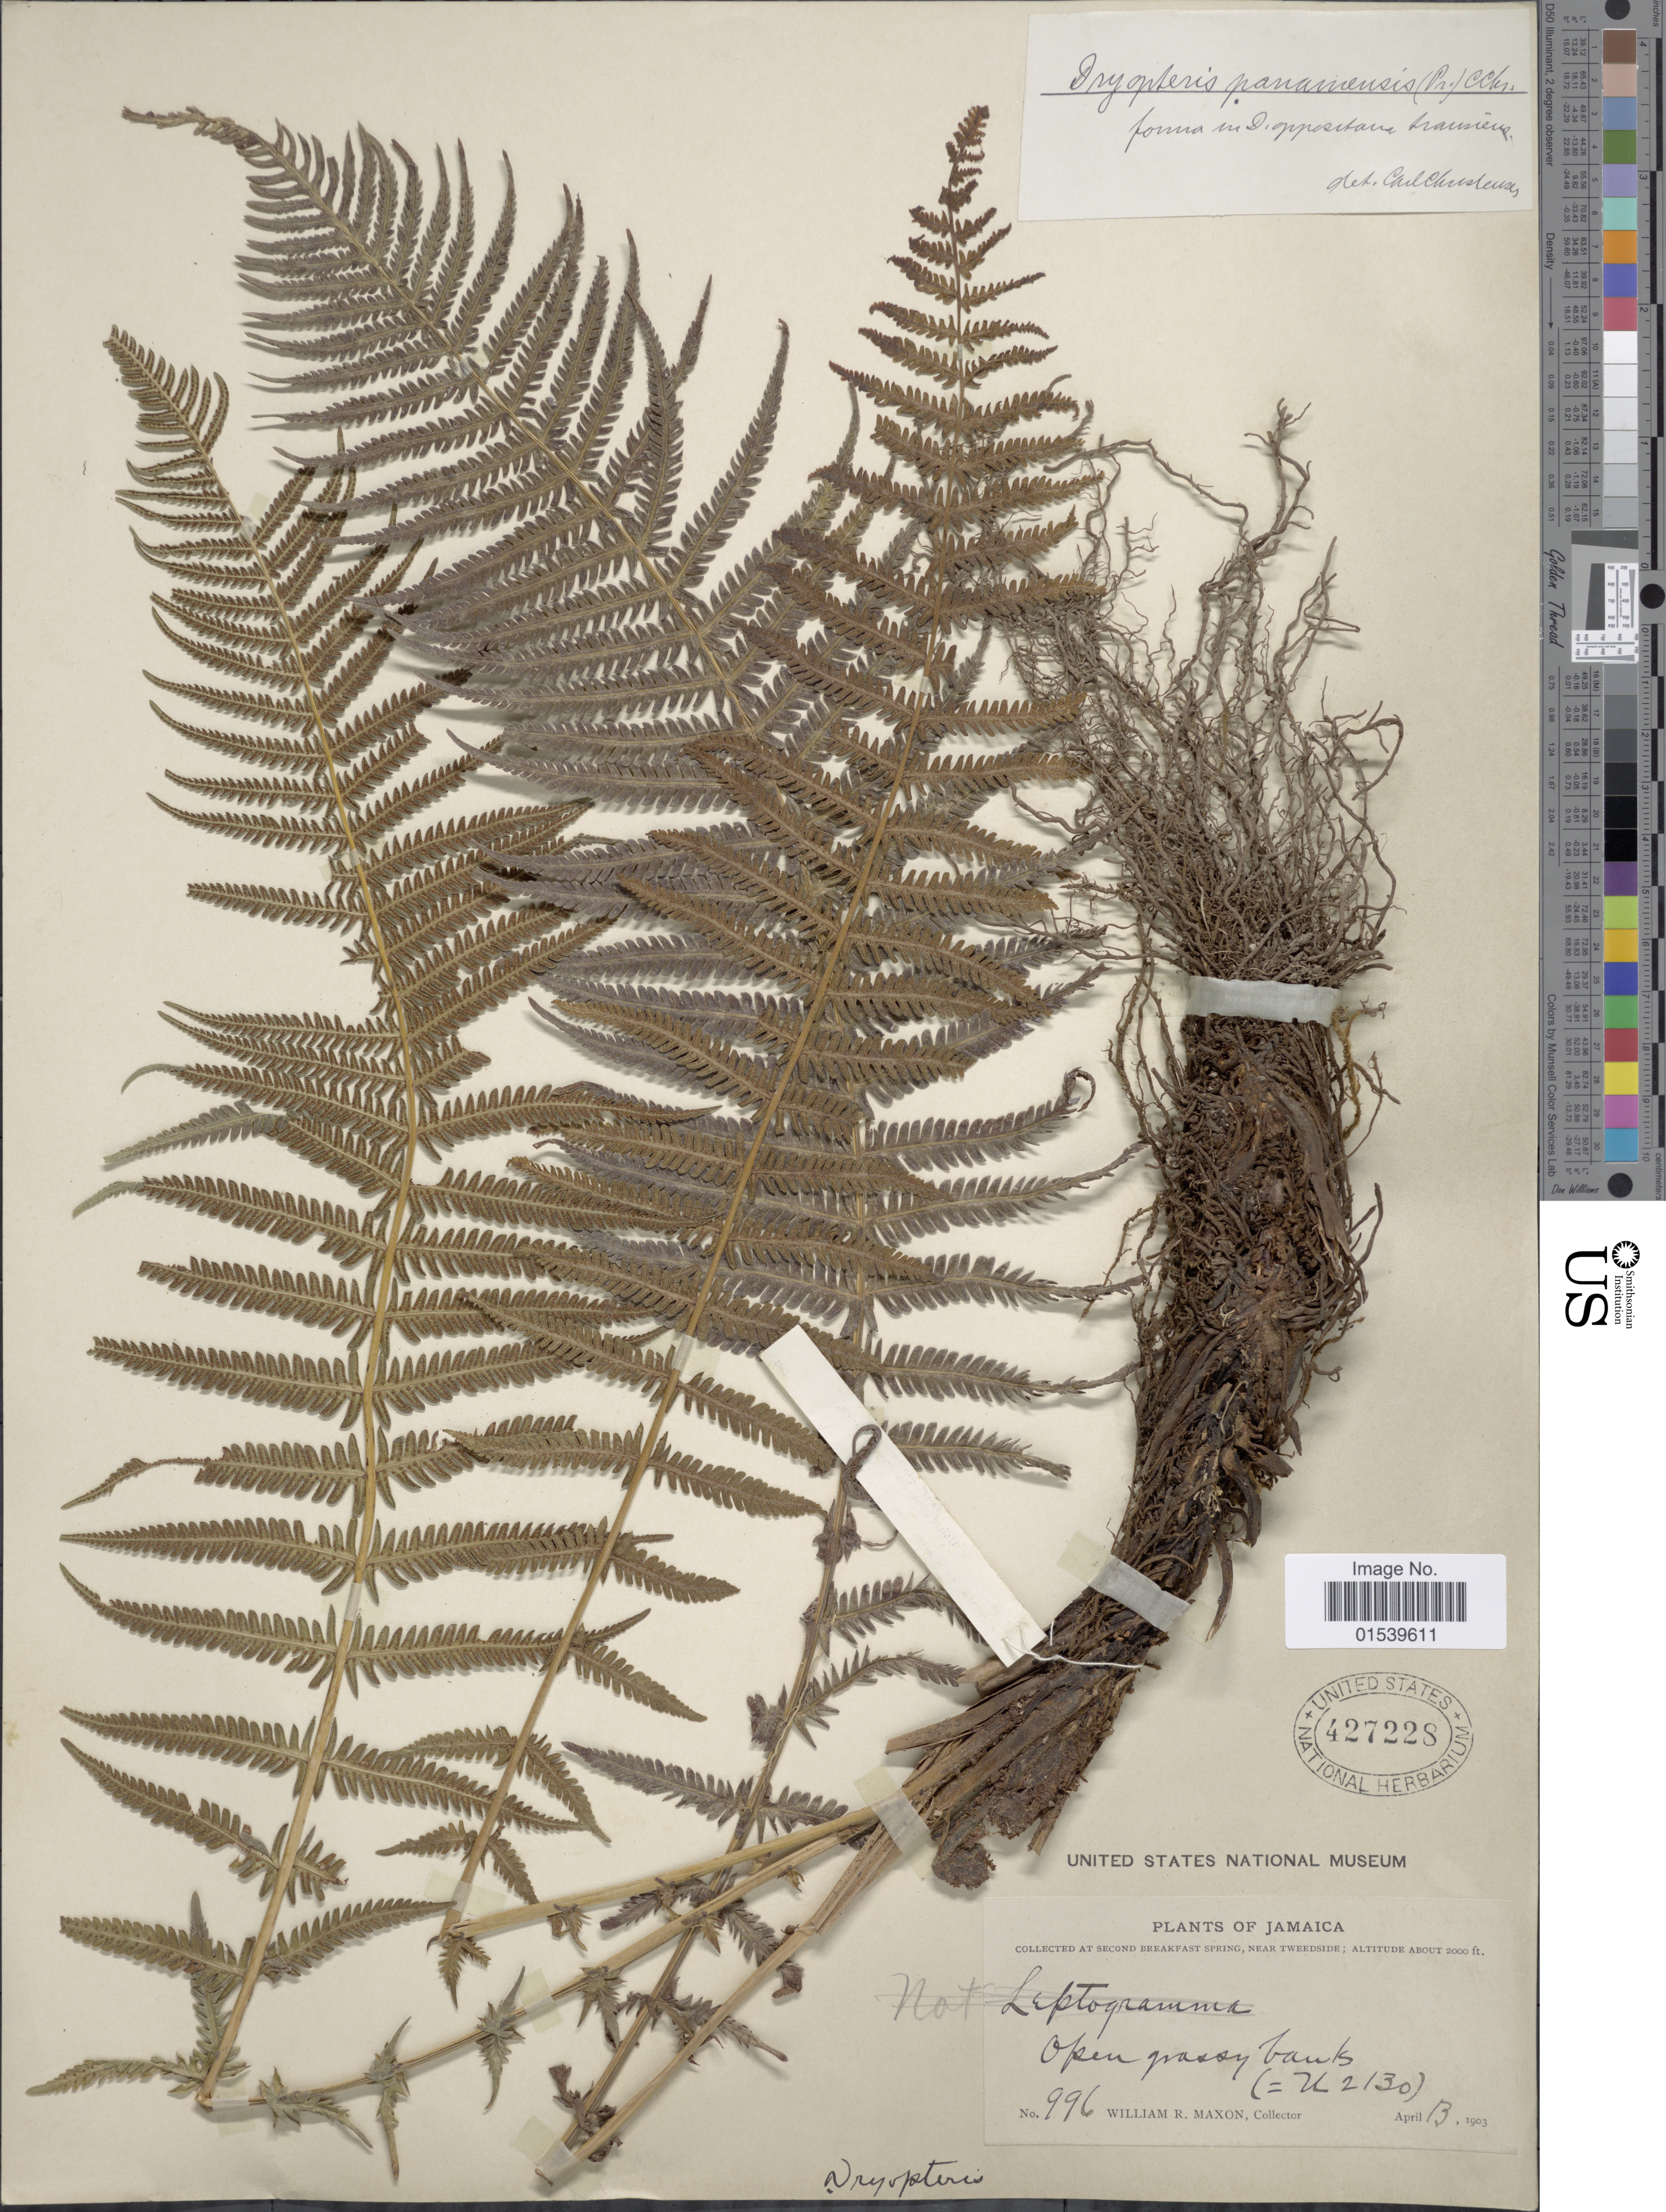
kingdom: Plantae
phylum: Tracheophyta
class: Polypodiopsida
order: Polypodiales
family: Thelypteridaceae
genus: Amauropelta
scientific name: Amauropelta resinifera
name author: (Desv.) Pic. Serm.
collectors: W. R. Maxon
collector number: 996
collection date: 1903-04-13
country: Jamaica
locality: At the Second Breakfast Spring, near Tweedside, open grassy banks (=U2130)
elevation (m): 610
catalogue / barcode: US 427228